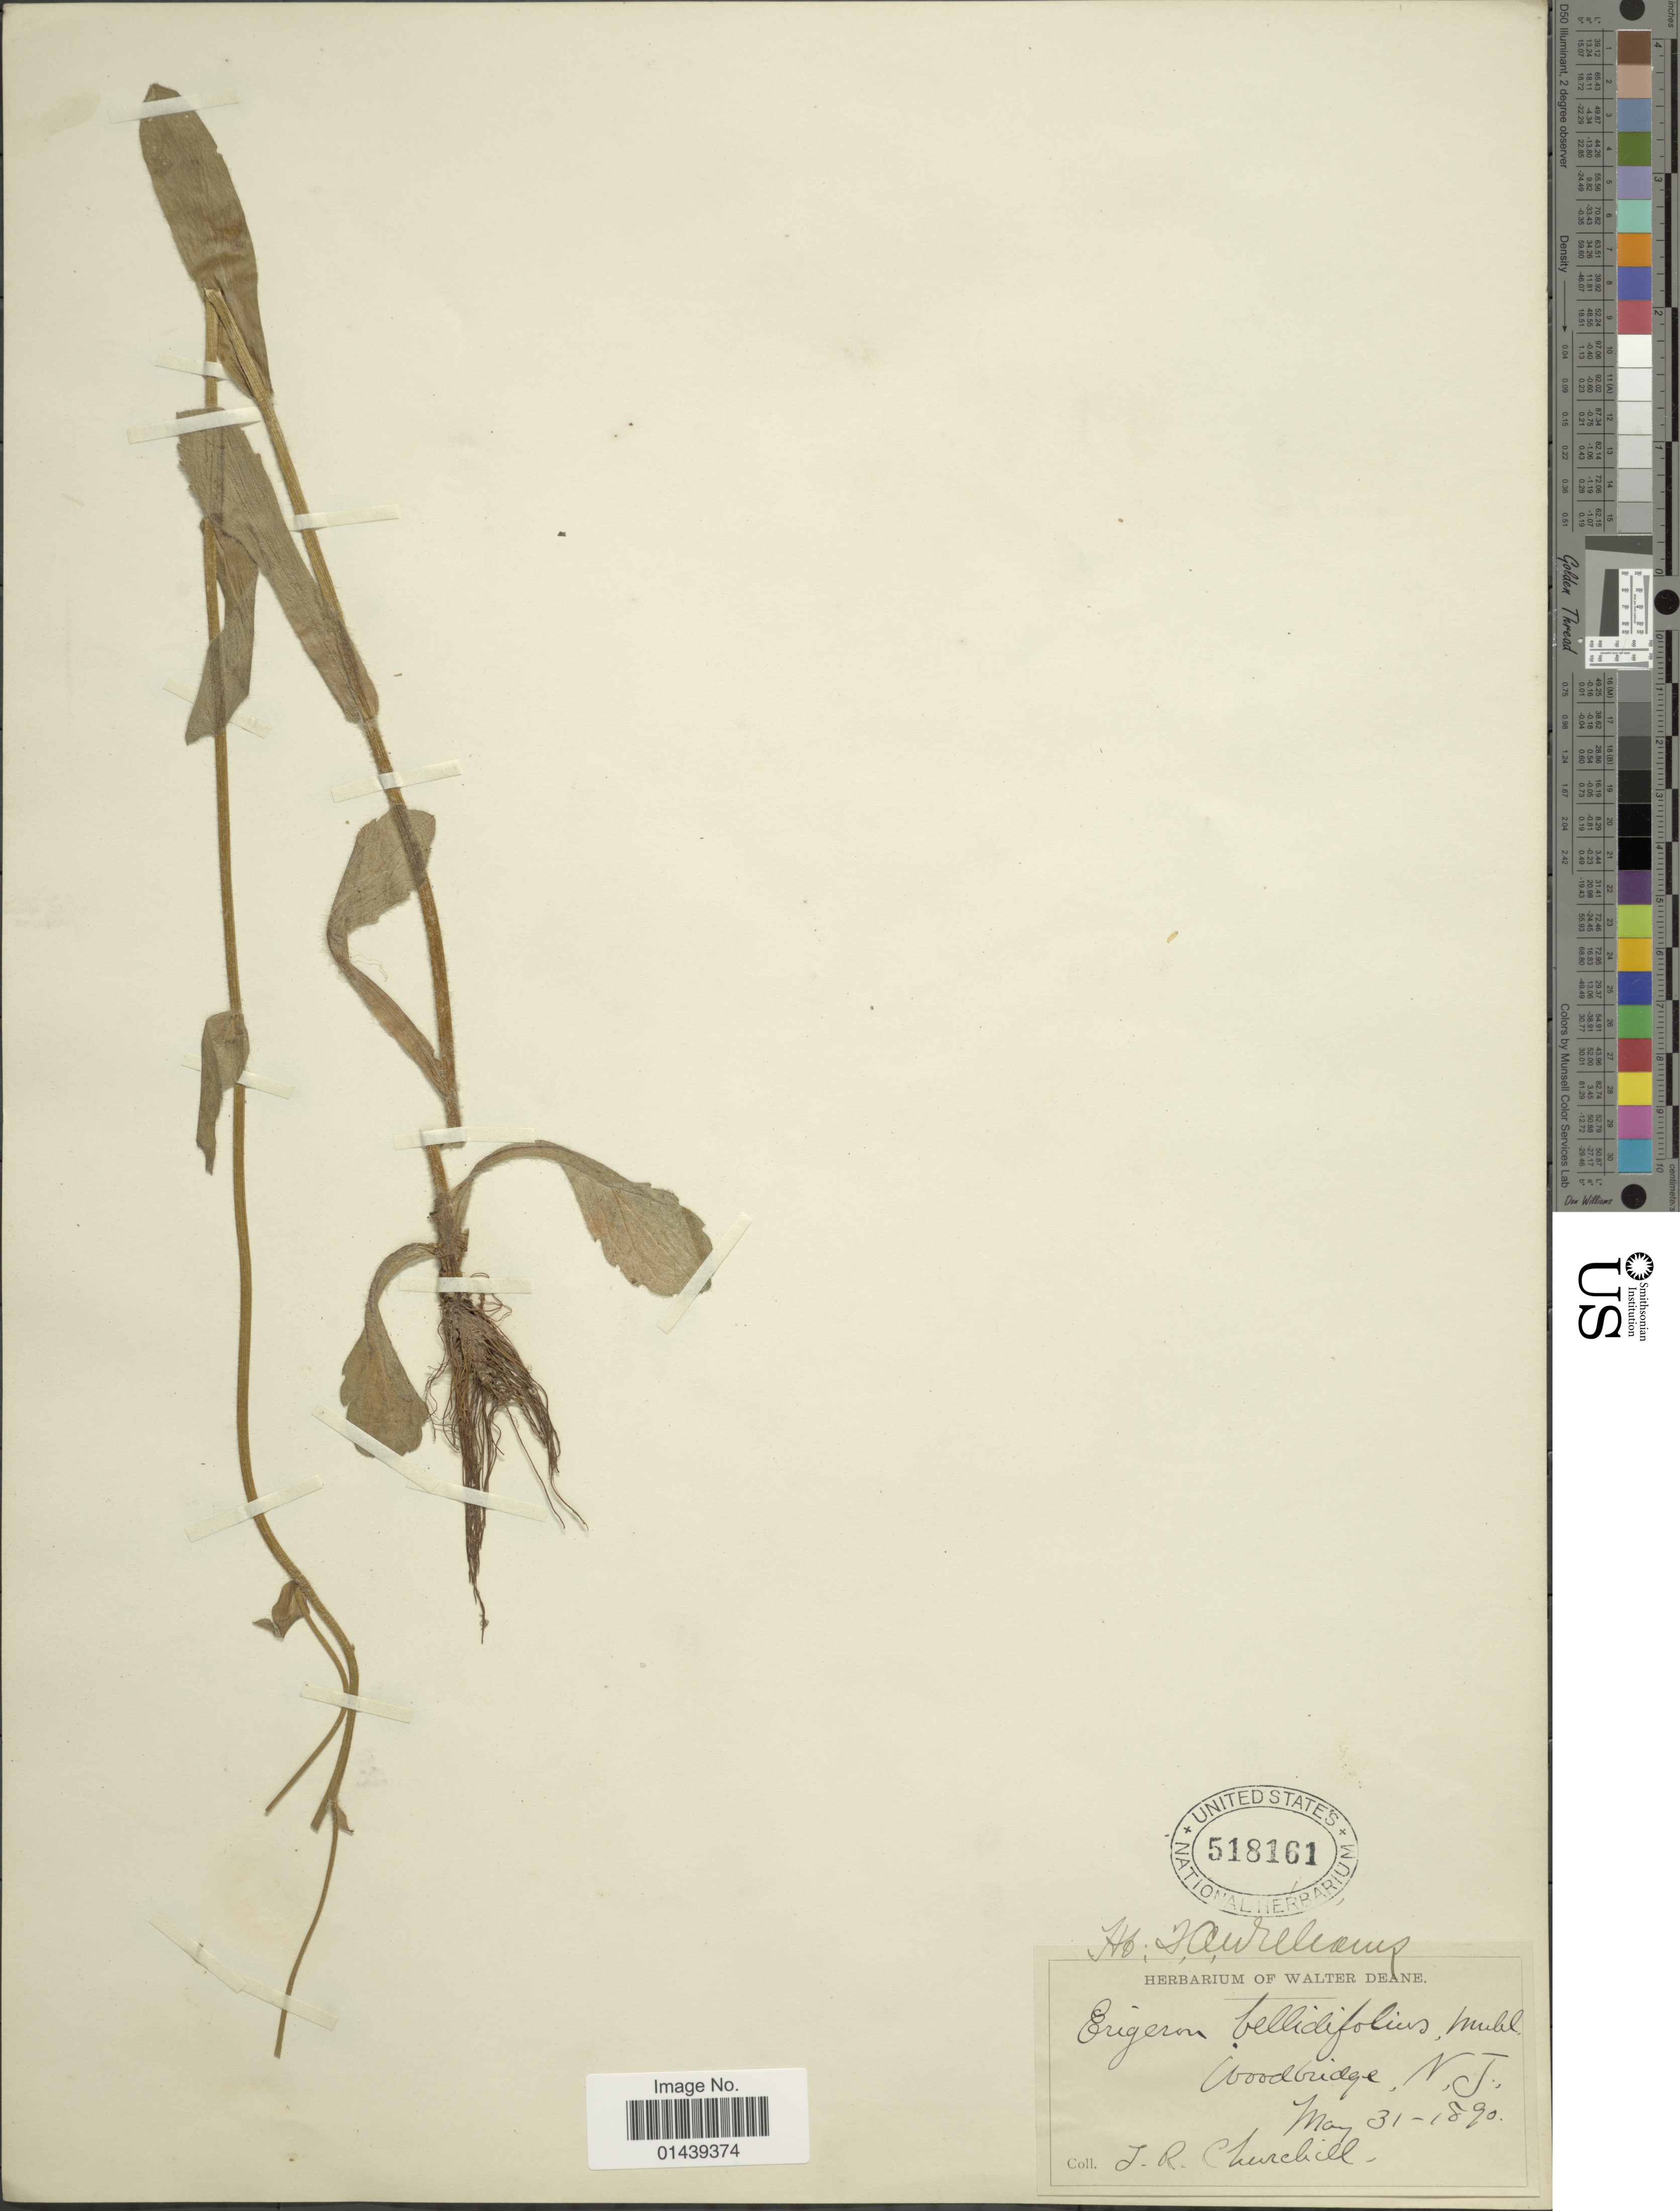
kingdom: Plantae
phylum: Tracheophyta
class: Magnoliopsida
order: Asterales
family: Asteraceae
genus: Erigeron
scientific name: Erigeron pulchellus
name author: Michx.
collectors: J. Churchill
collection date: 1890-05-31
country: United States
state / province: New Jersey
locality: Woodbridge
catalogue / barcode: US 518161